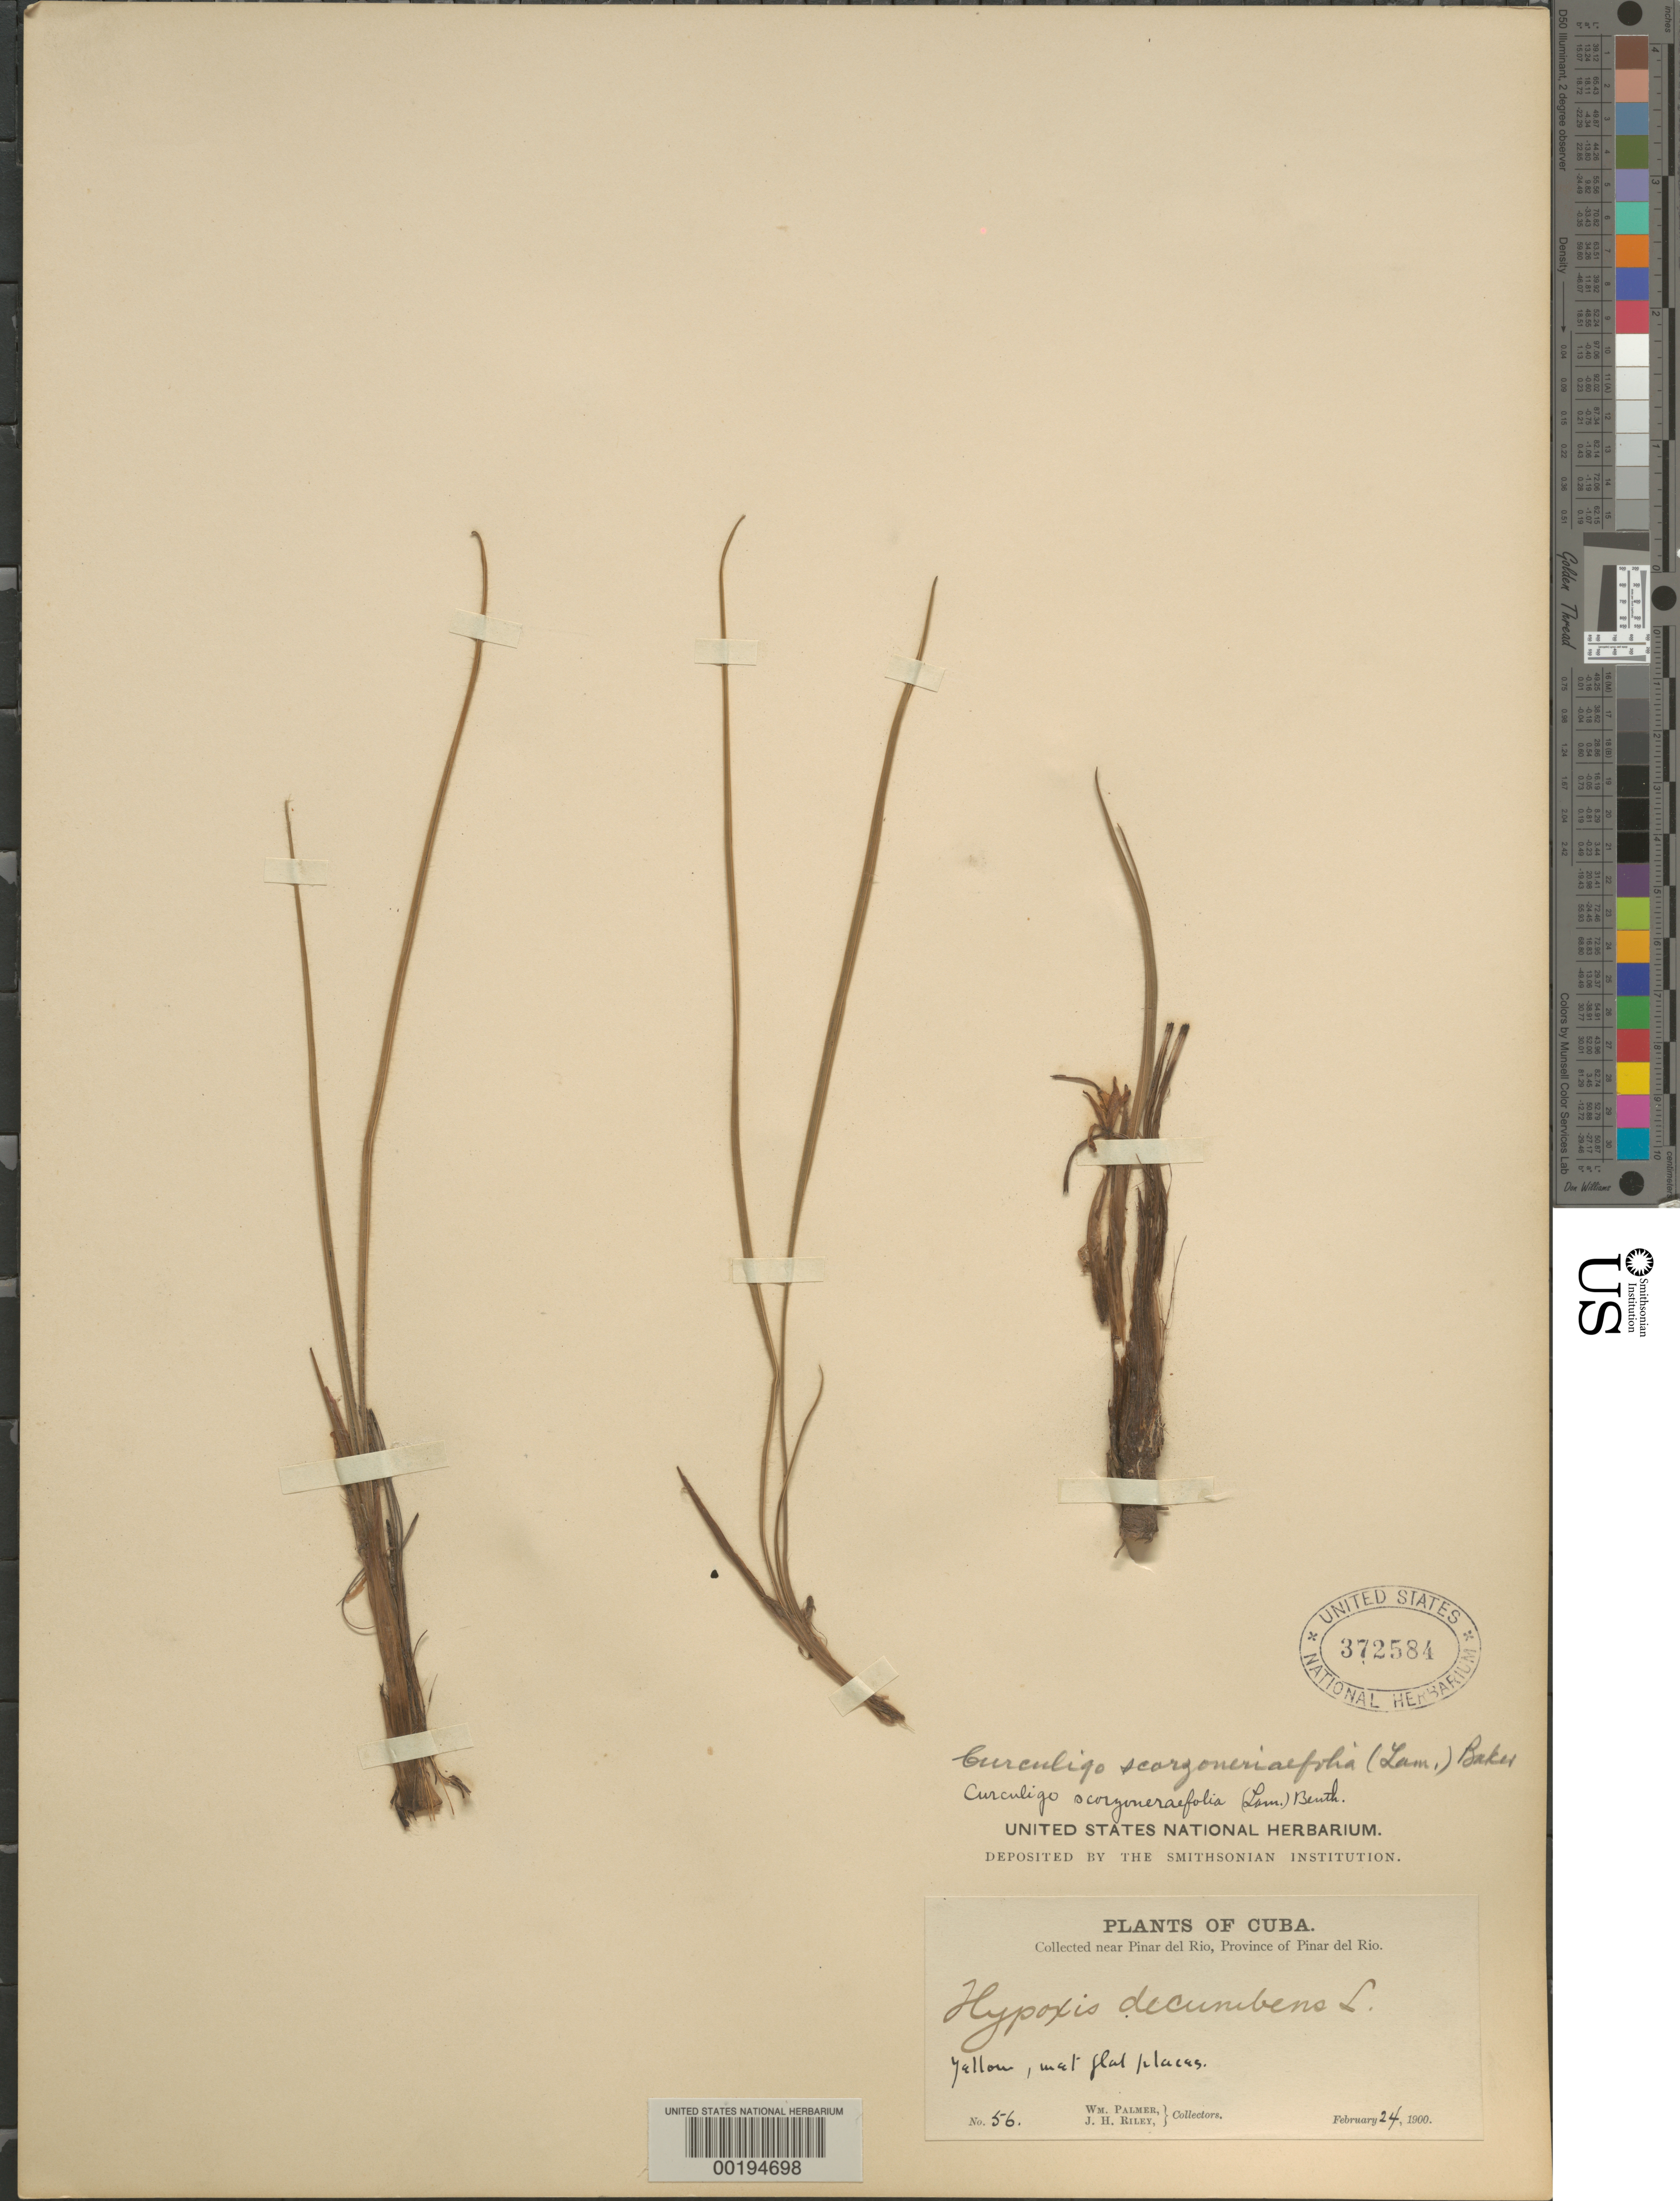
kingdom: Plantae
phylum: Tracheophyta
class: Liliopsida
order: Asparagales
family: Hypoxidaceae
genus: Curculigo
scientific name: Curculigo scorzonerifolia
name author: (Lam.) Baker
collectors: W. Palmer & J. H. Riley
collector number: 56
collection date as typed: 24 Feb 1900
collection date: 1900-02-24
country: Cuba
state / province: Pinar del Río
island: Greater Antilles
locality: Near pinar del rio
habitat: Wet flat places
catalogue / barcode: US 372584